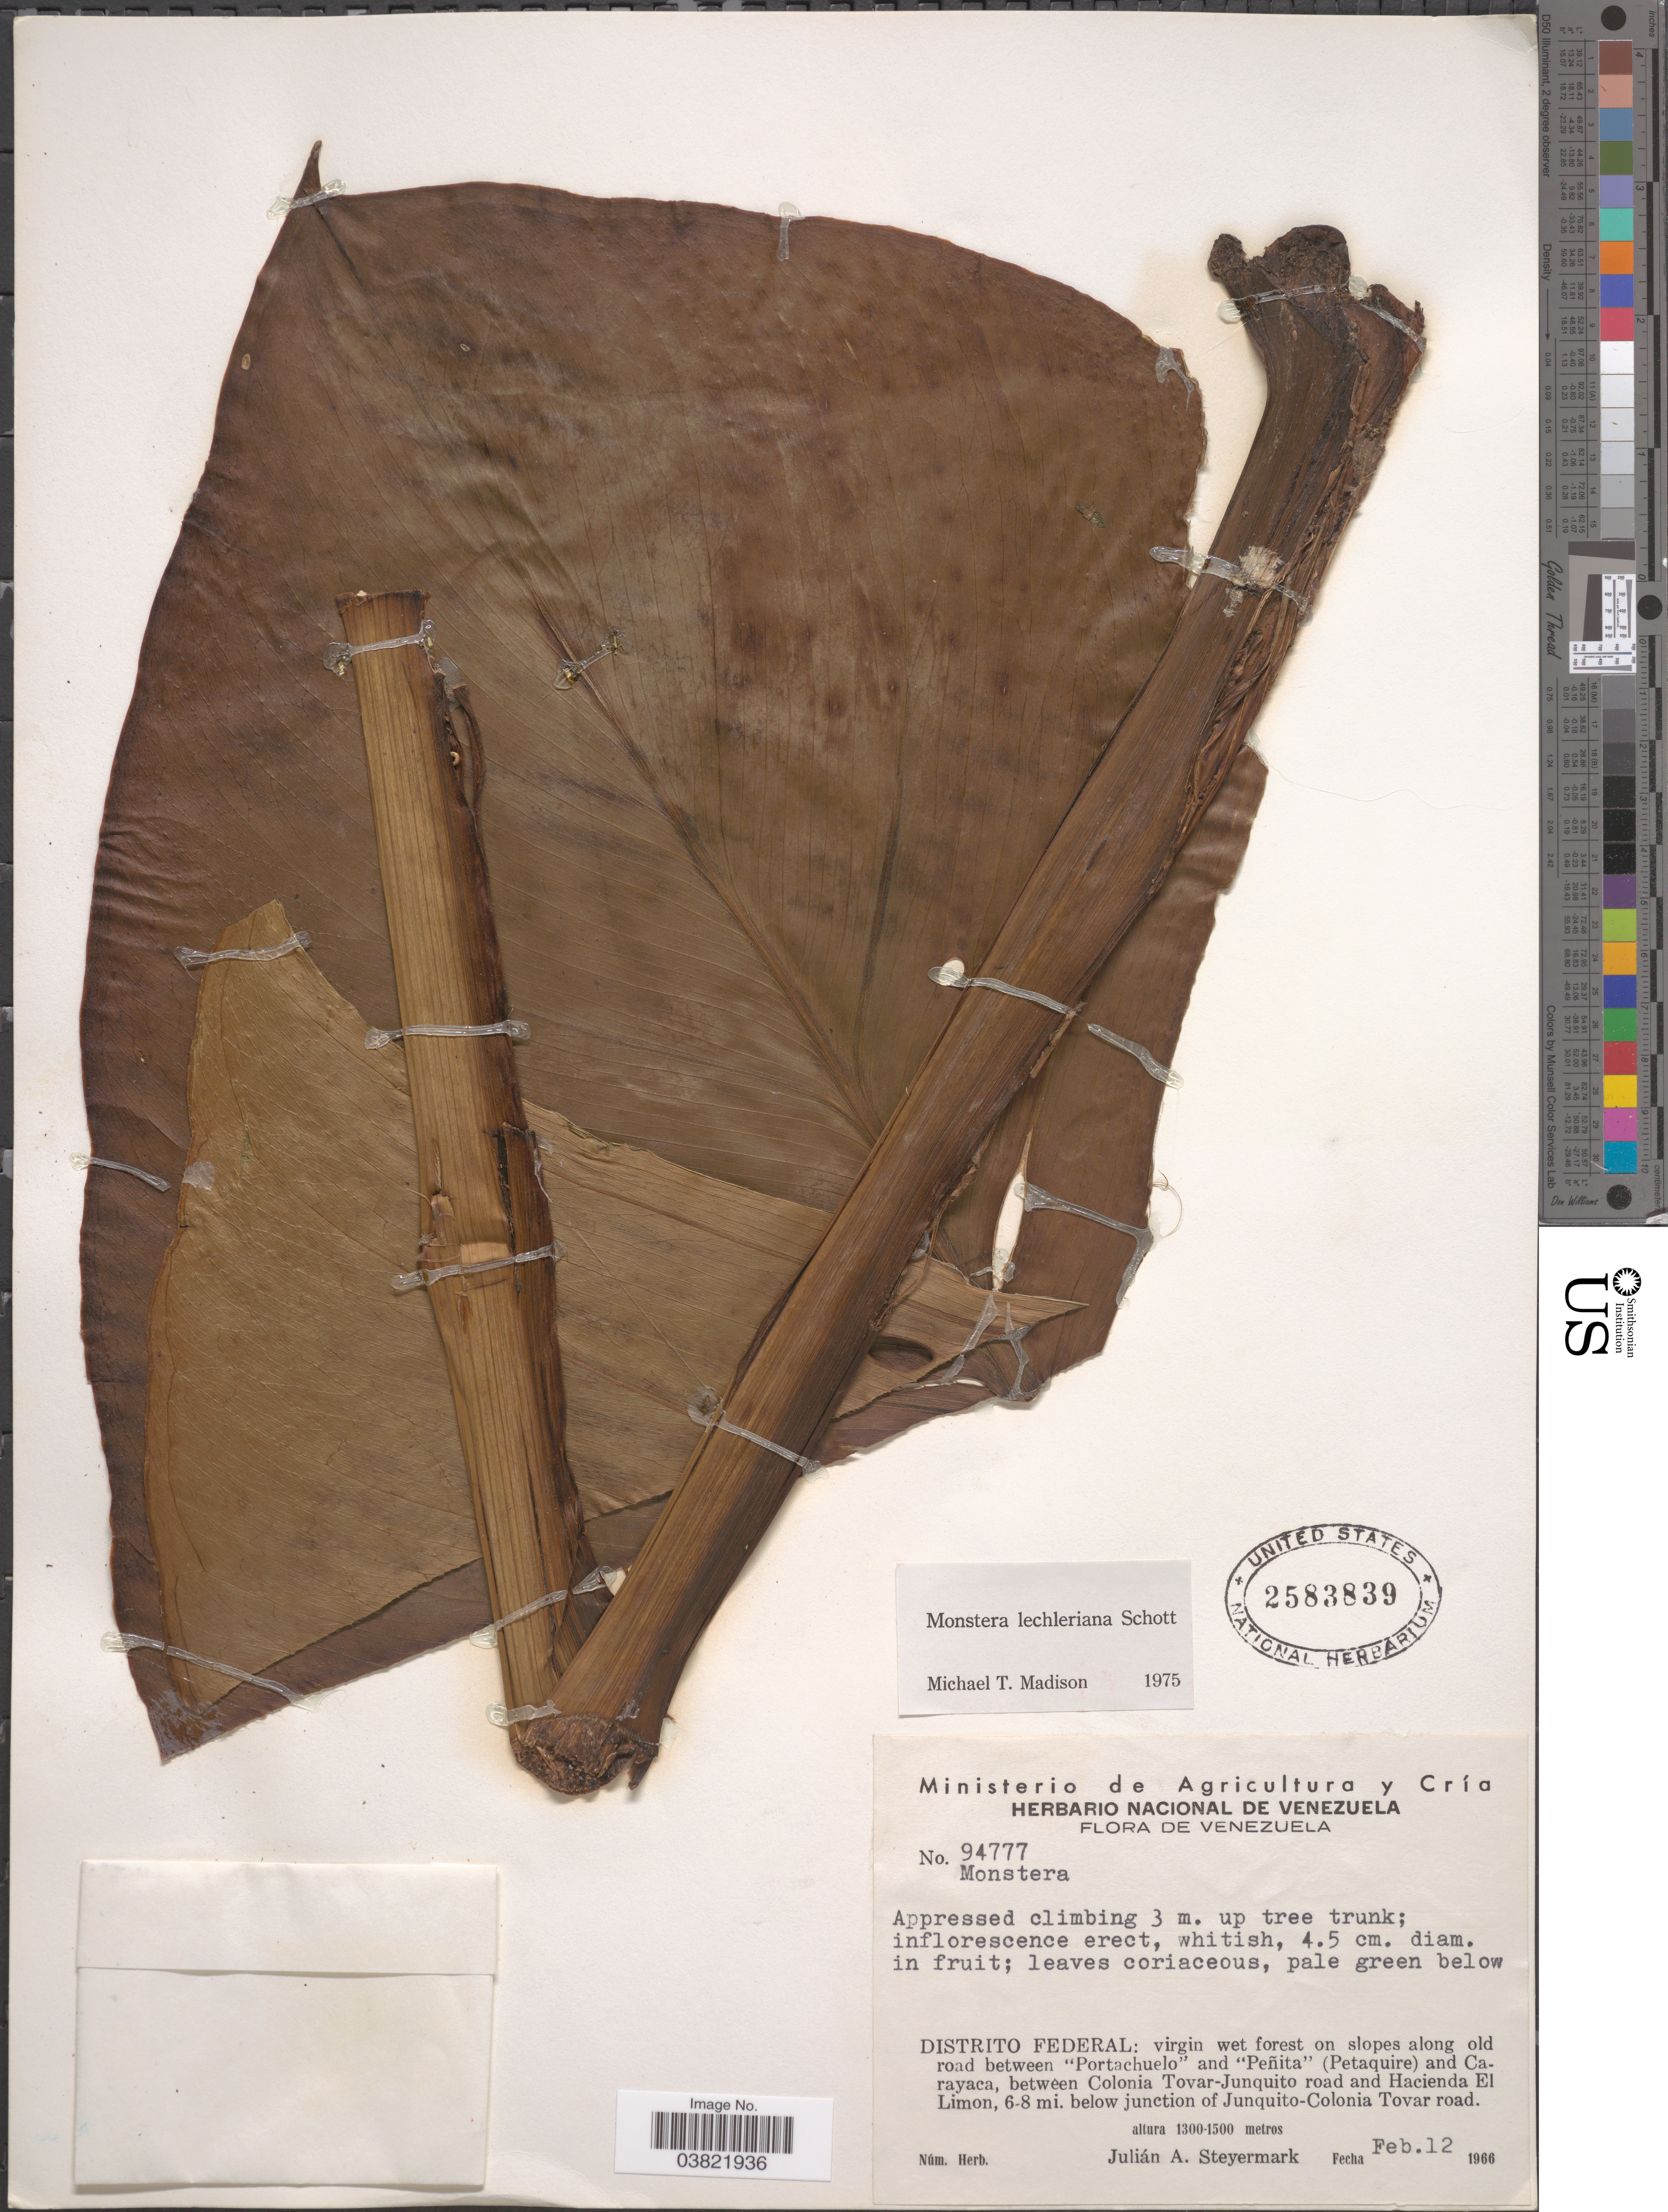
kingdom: Plantae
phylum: Tracheophyta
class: Liliopsida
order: Alismatales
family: Araceae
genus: Monstera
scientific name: Monstera lechleriana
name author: Schott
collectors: J. Steyermark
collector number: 94777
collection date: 1966-02-12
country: Venezuela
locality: Distrito Federal: virgin wet forest on slopes along old road between "Portachuelo" and "Peñita" (Petaquire) and Carayaca, between Colonia Tovar-Junquito road and Hacienda El Limon, 6-8 mi. below juntcion of Junquito-Colonia Tovar road.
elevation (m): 1300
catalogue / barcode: US 2583839